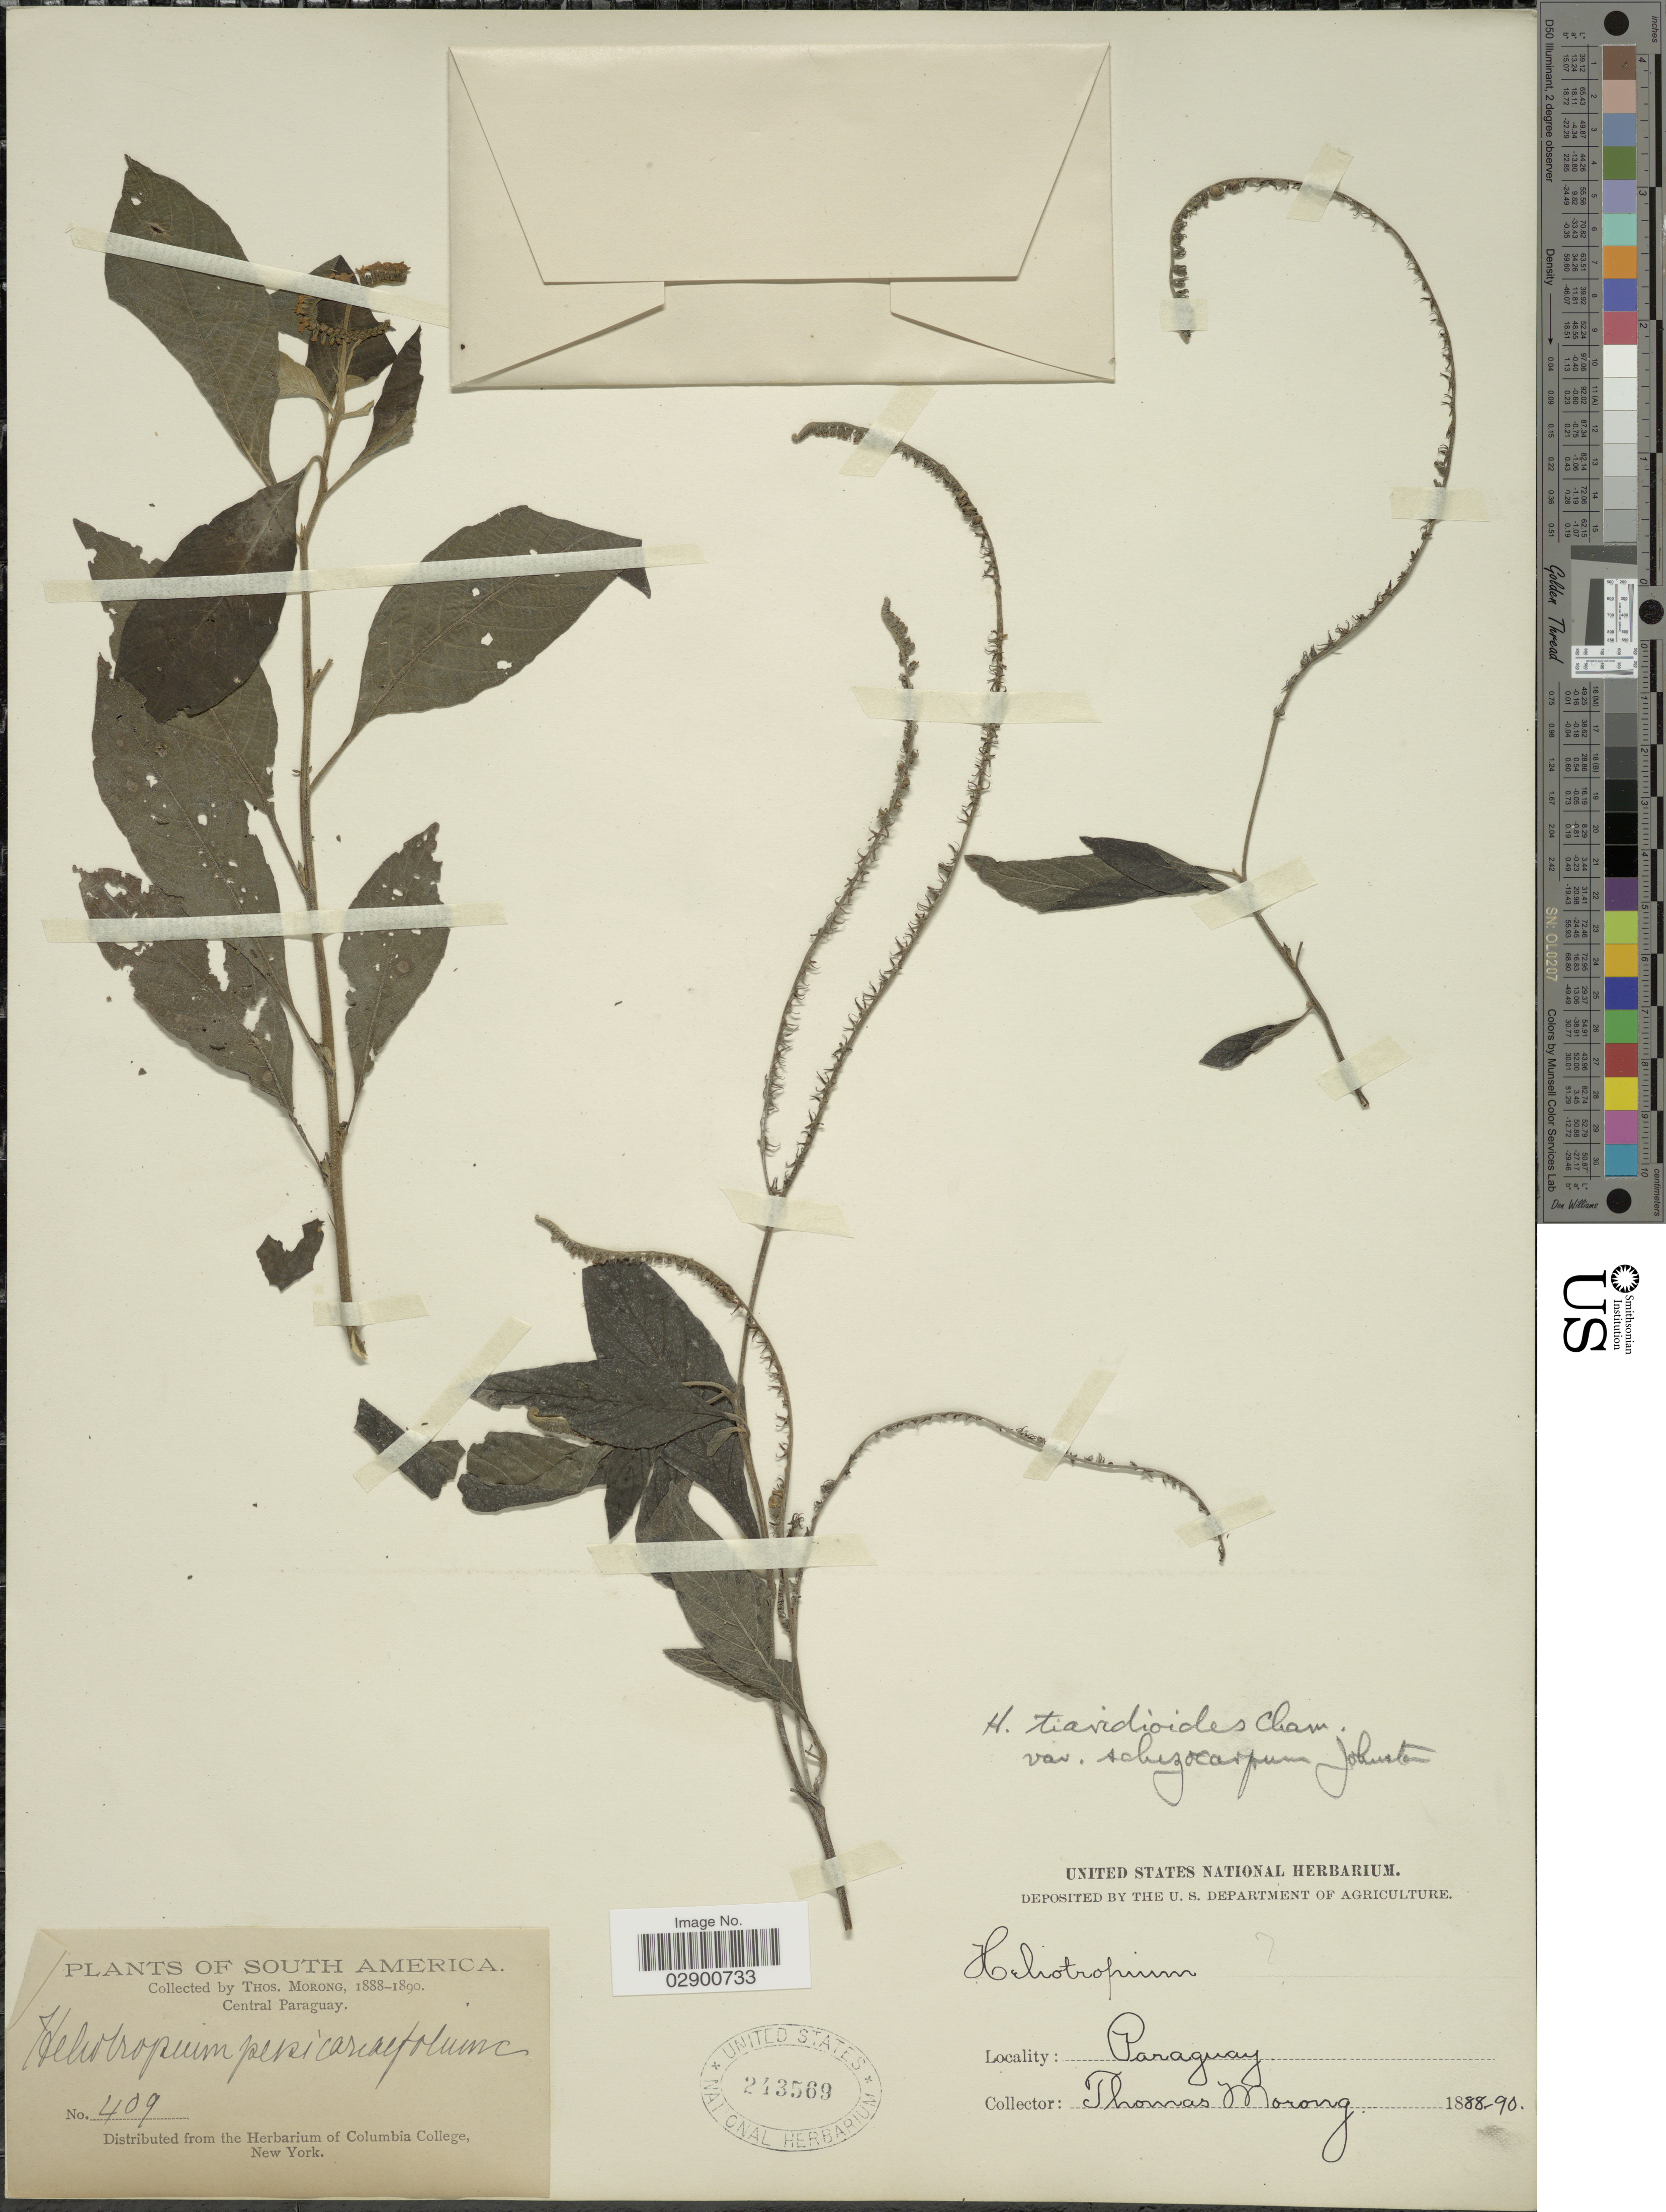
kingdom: Plantae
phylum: Tracheophyta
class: Magnoliopsida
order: Boraginales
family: Heliotropiaceae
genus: Heliotropium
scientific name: Heliotropium transalpinum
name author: Vell.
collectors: ex herb. T. Morong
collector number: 409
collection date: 1888/1890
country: Paraguay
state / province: Central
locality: Central Paraguay.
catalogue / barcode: US 243569